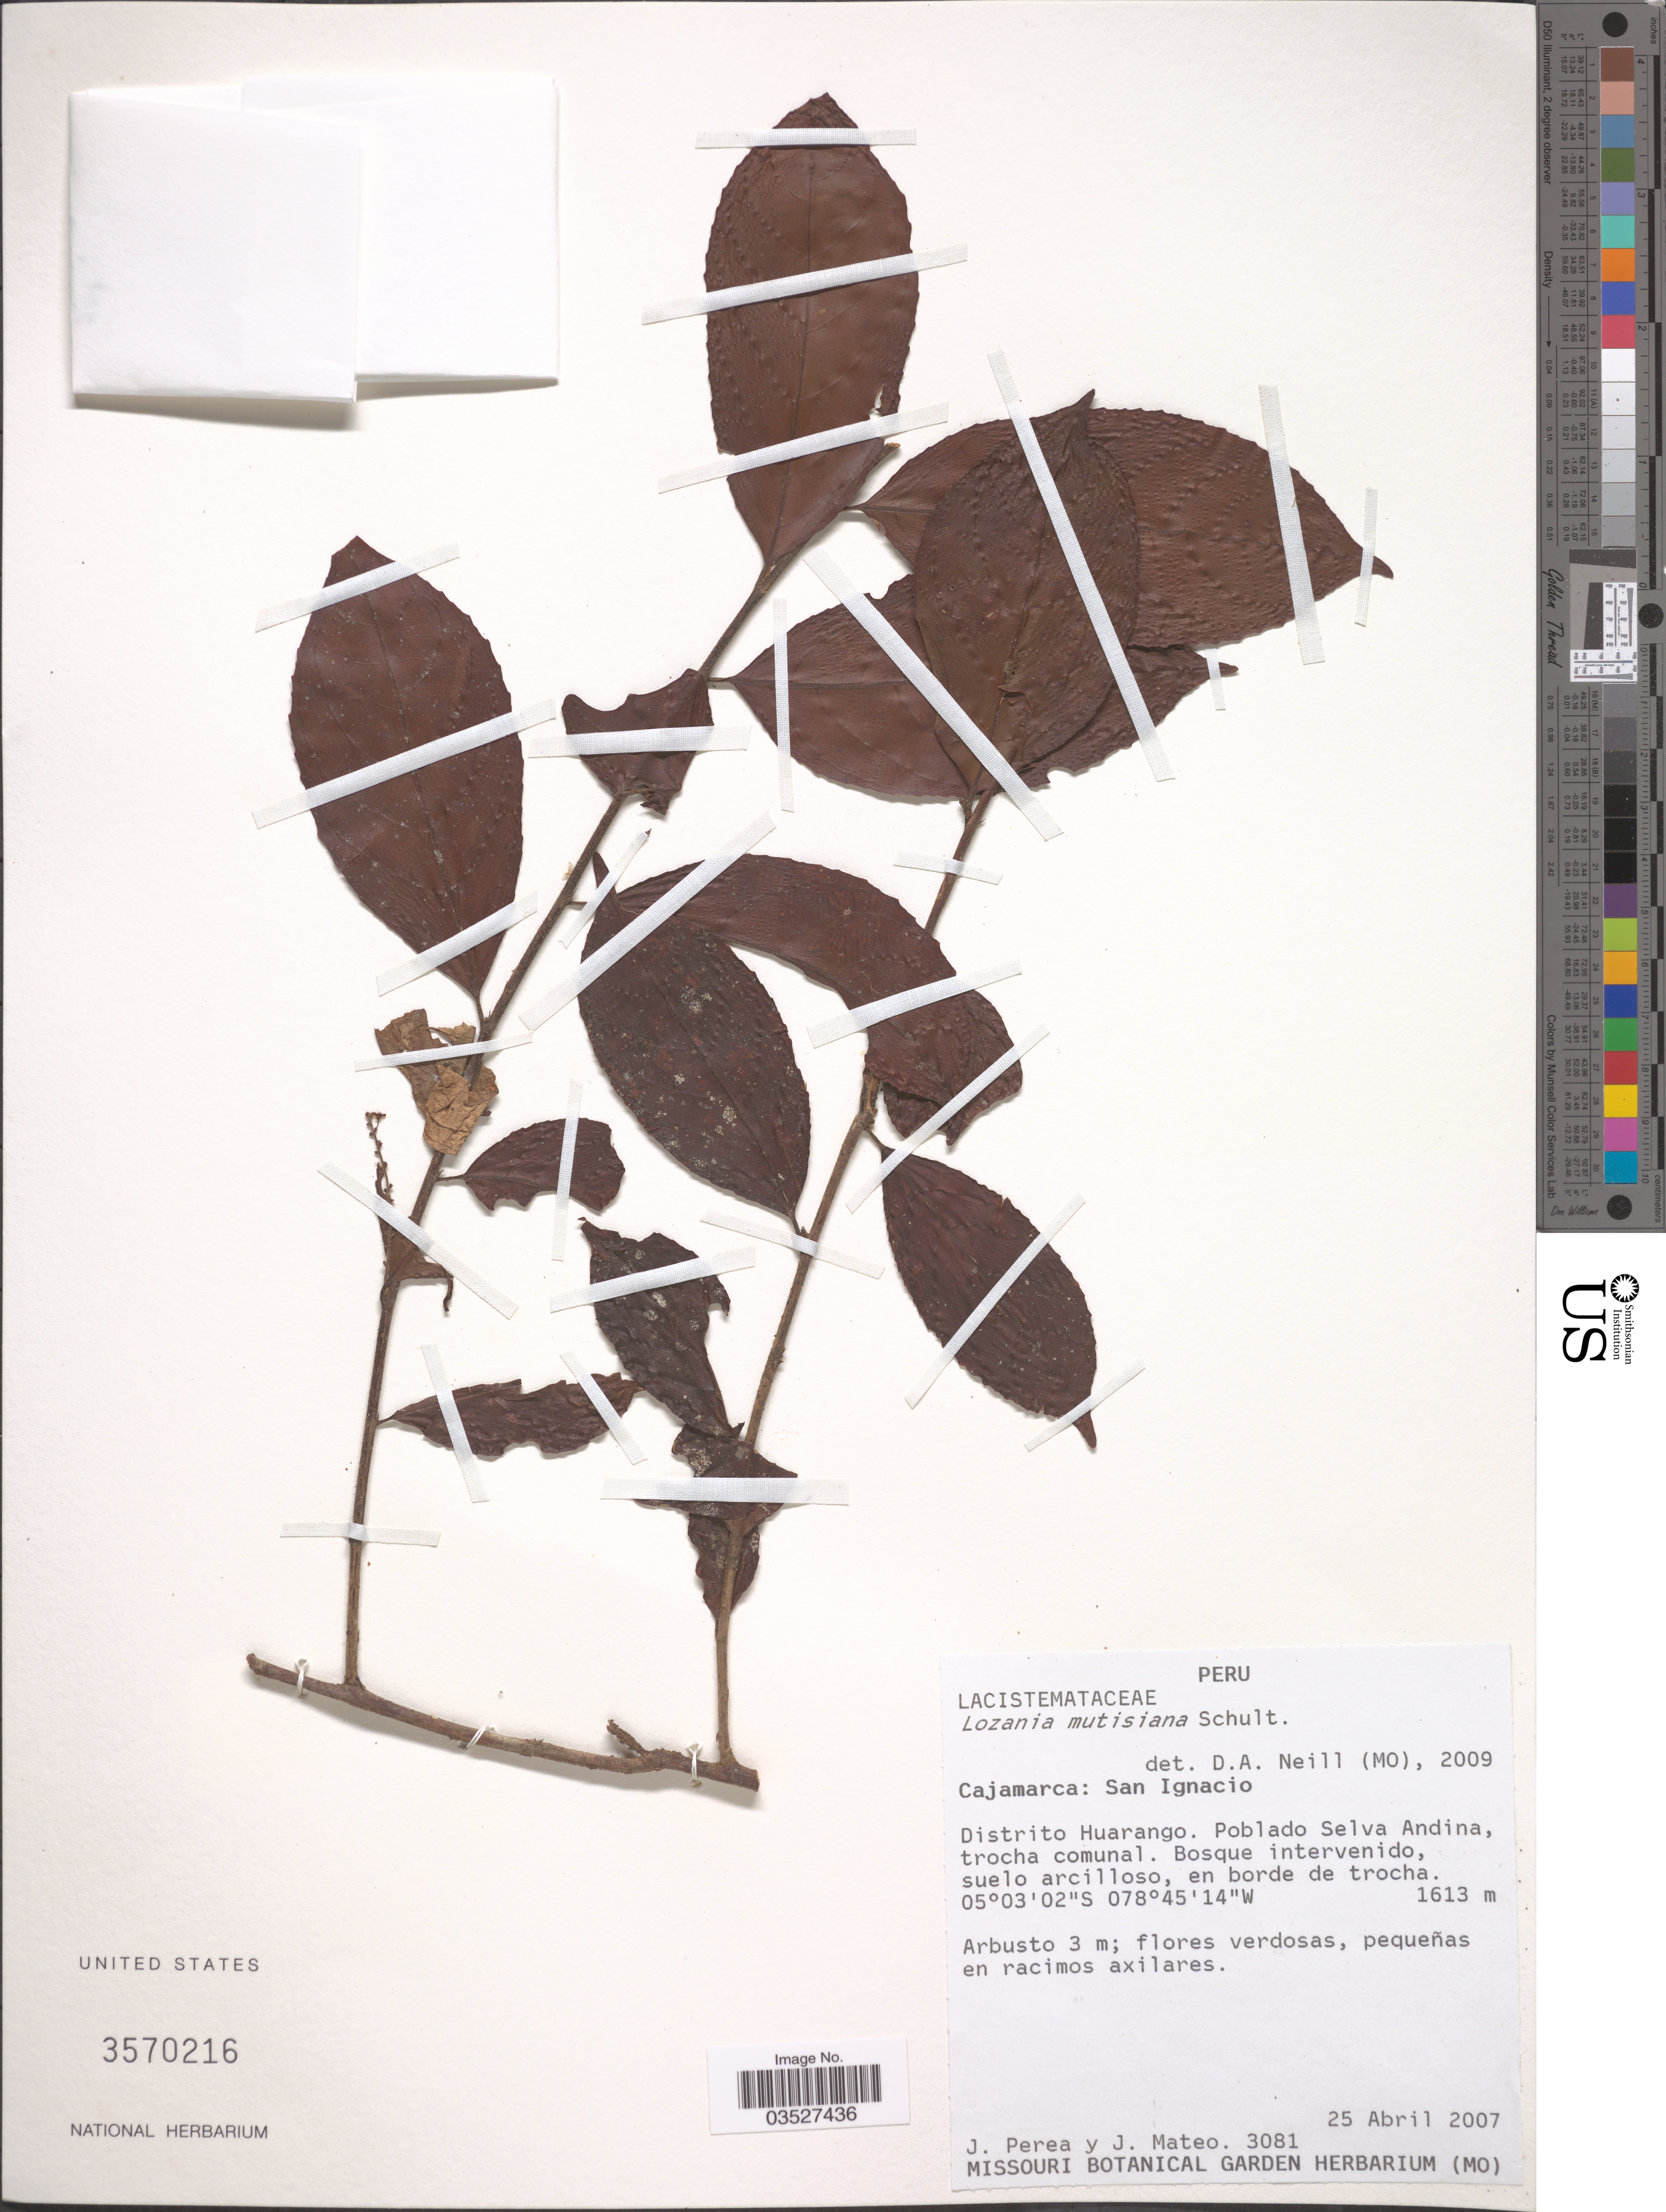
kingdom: Plantae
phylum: Tracheophyta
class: Magnoliopsida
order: Malpighiales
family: Lacistemataceae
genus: Lozania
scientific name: Lozania mutisiana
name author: Schult. in Roem. & Schult.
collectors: J. Perea & J. Mateo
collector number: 3081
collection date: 2007-04-25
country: Peru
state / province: Cajamarca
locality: San Ignacio. Distrito Huarango. Poblado Selva Andina, trocha comunal.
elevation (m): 1613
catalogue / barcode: US 3570216